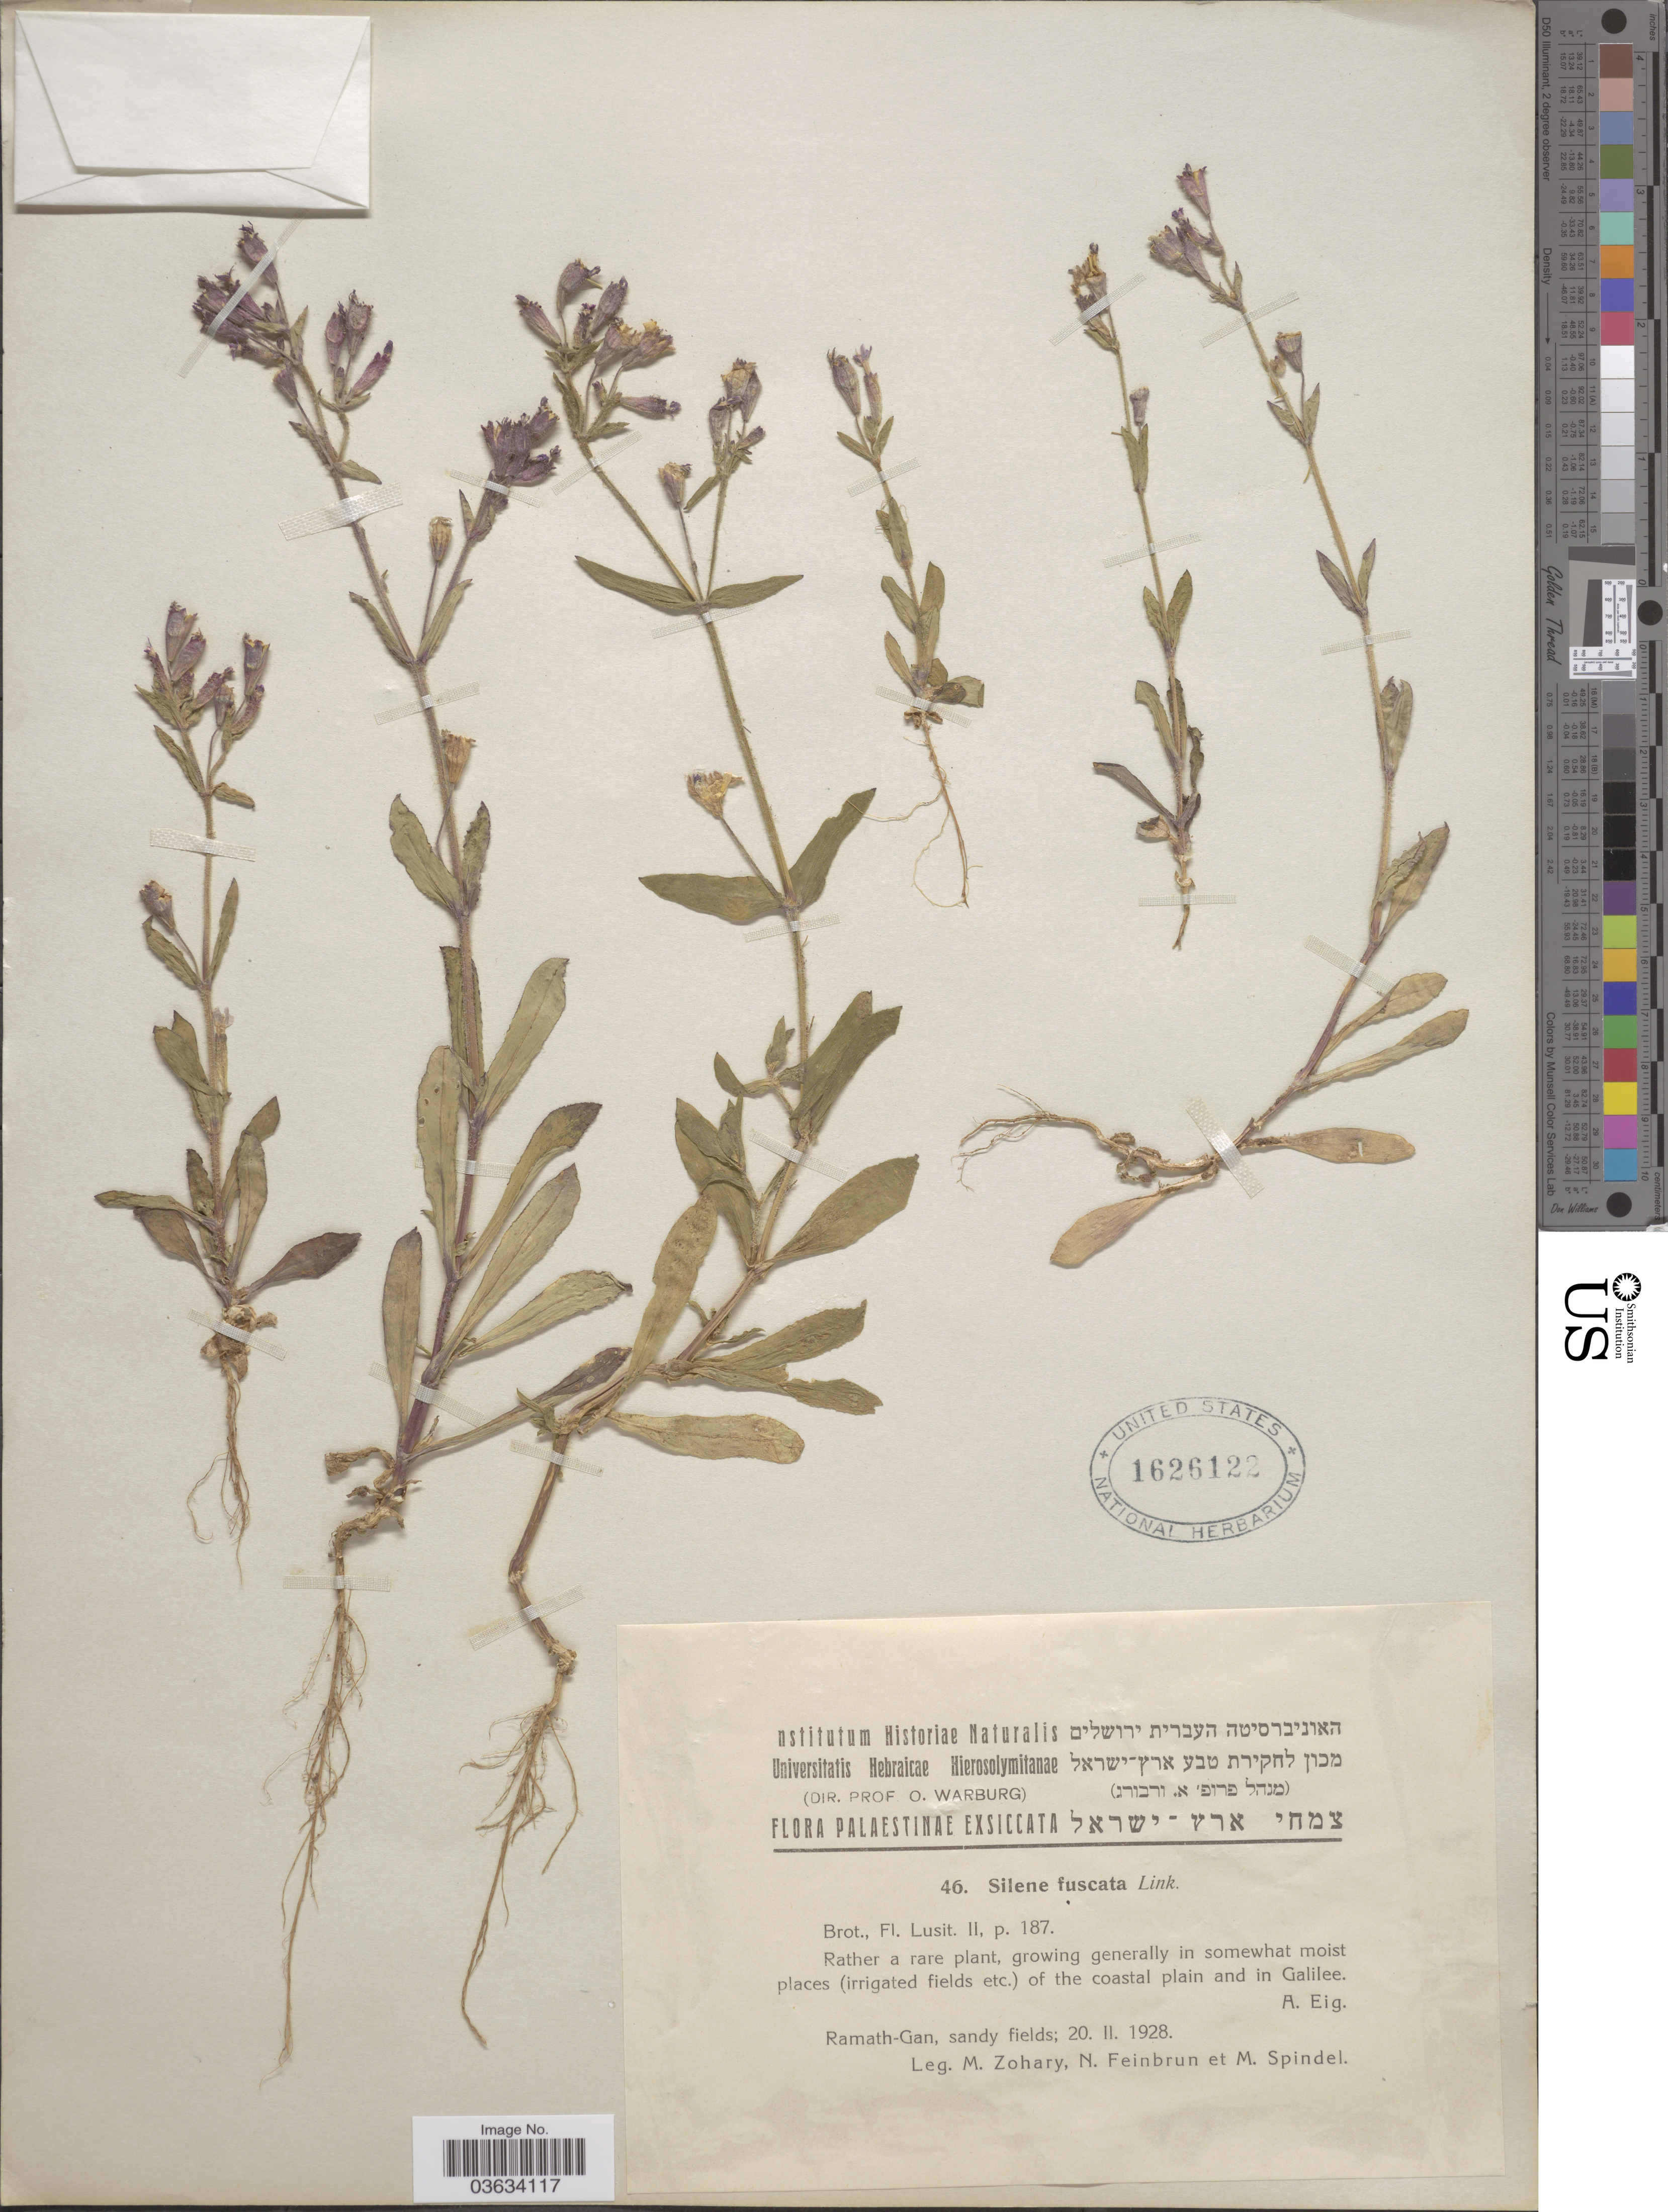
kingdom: Plantae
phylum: Tracheophyta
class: Magnoliopsida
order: Caryophyllales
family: Caryophyllaceae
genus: Silene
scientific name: Silene fuscata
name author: Link ex Brot.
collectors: M. Zohary, N. Feinbrun & M. Spindel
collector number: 46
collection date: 1928-02-20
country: Israel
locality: Palaestinae. Ramath-Gan, sandy fields.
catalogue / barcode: US 1626122